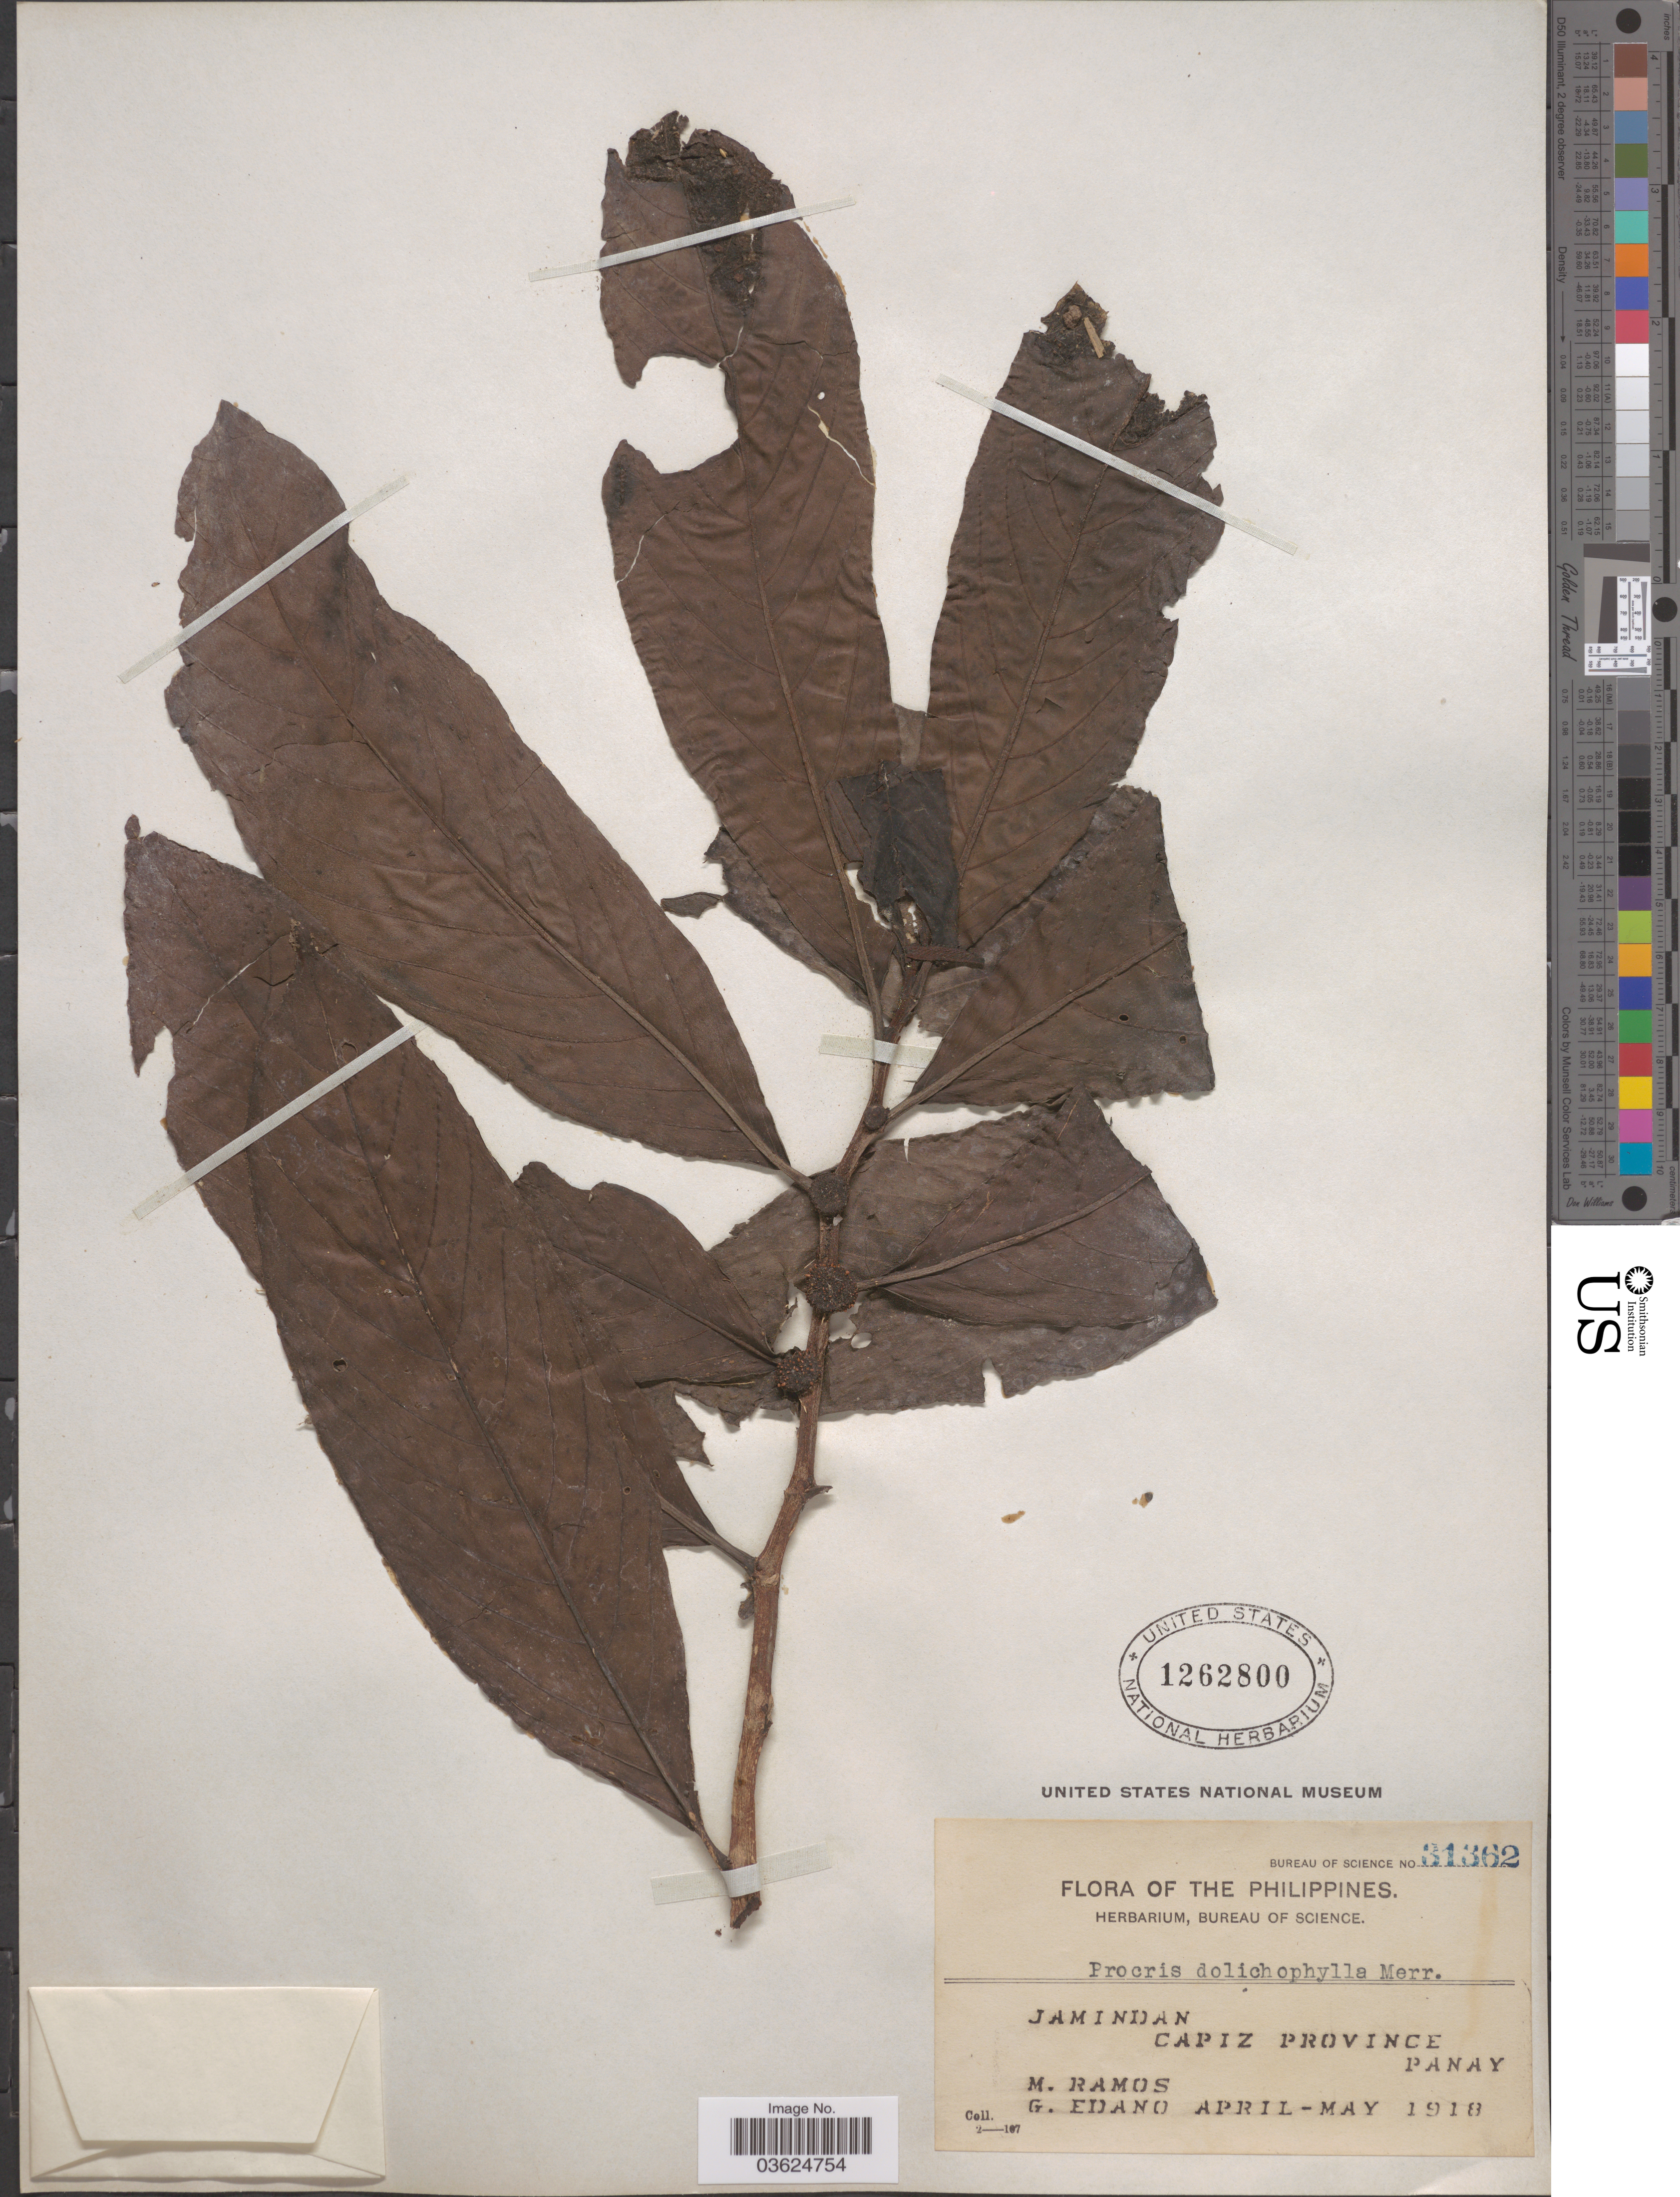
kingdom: Plantae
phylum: Tracheophyta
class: Magnoliopsida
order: Rosales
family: Urticaceae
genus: Procris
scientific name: Procris dolichophylla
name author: Merr.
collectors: M. Ramos & G. Edaño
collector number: Bureau of Science 31362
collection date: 1918-04/1918-05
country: Philippines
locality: Jamindan. Capiz Province. Panay.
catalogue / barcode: US 1262800